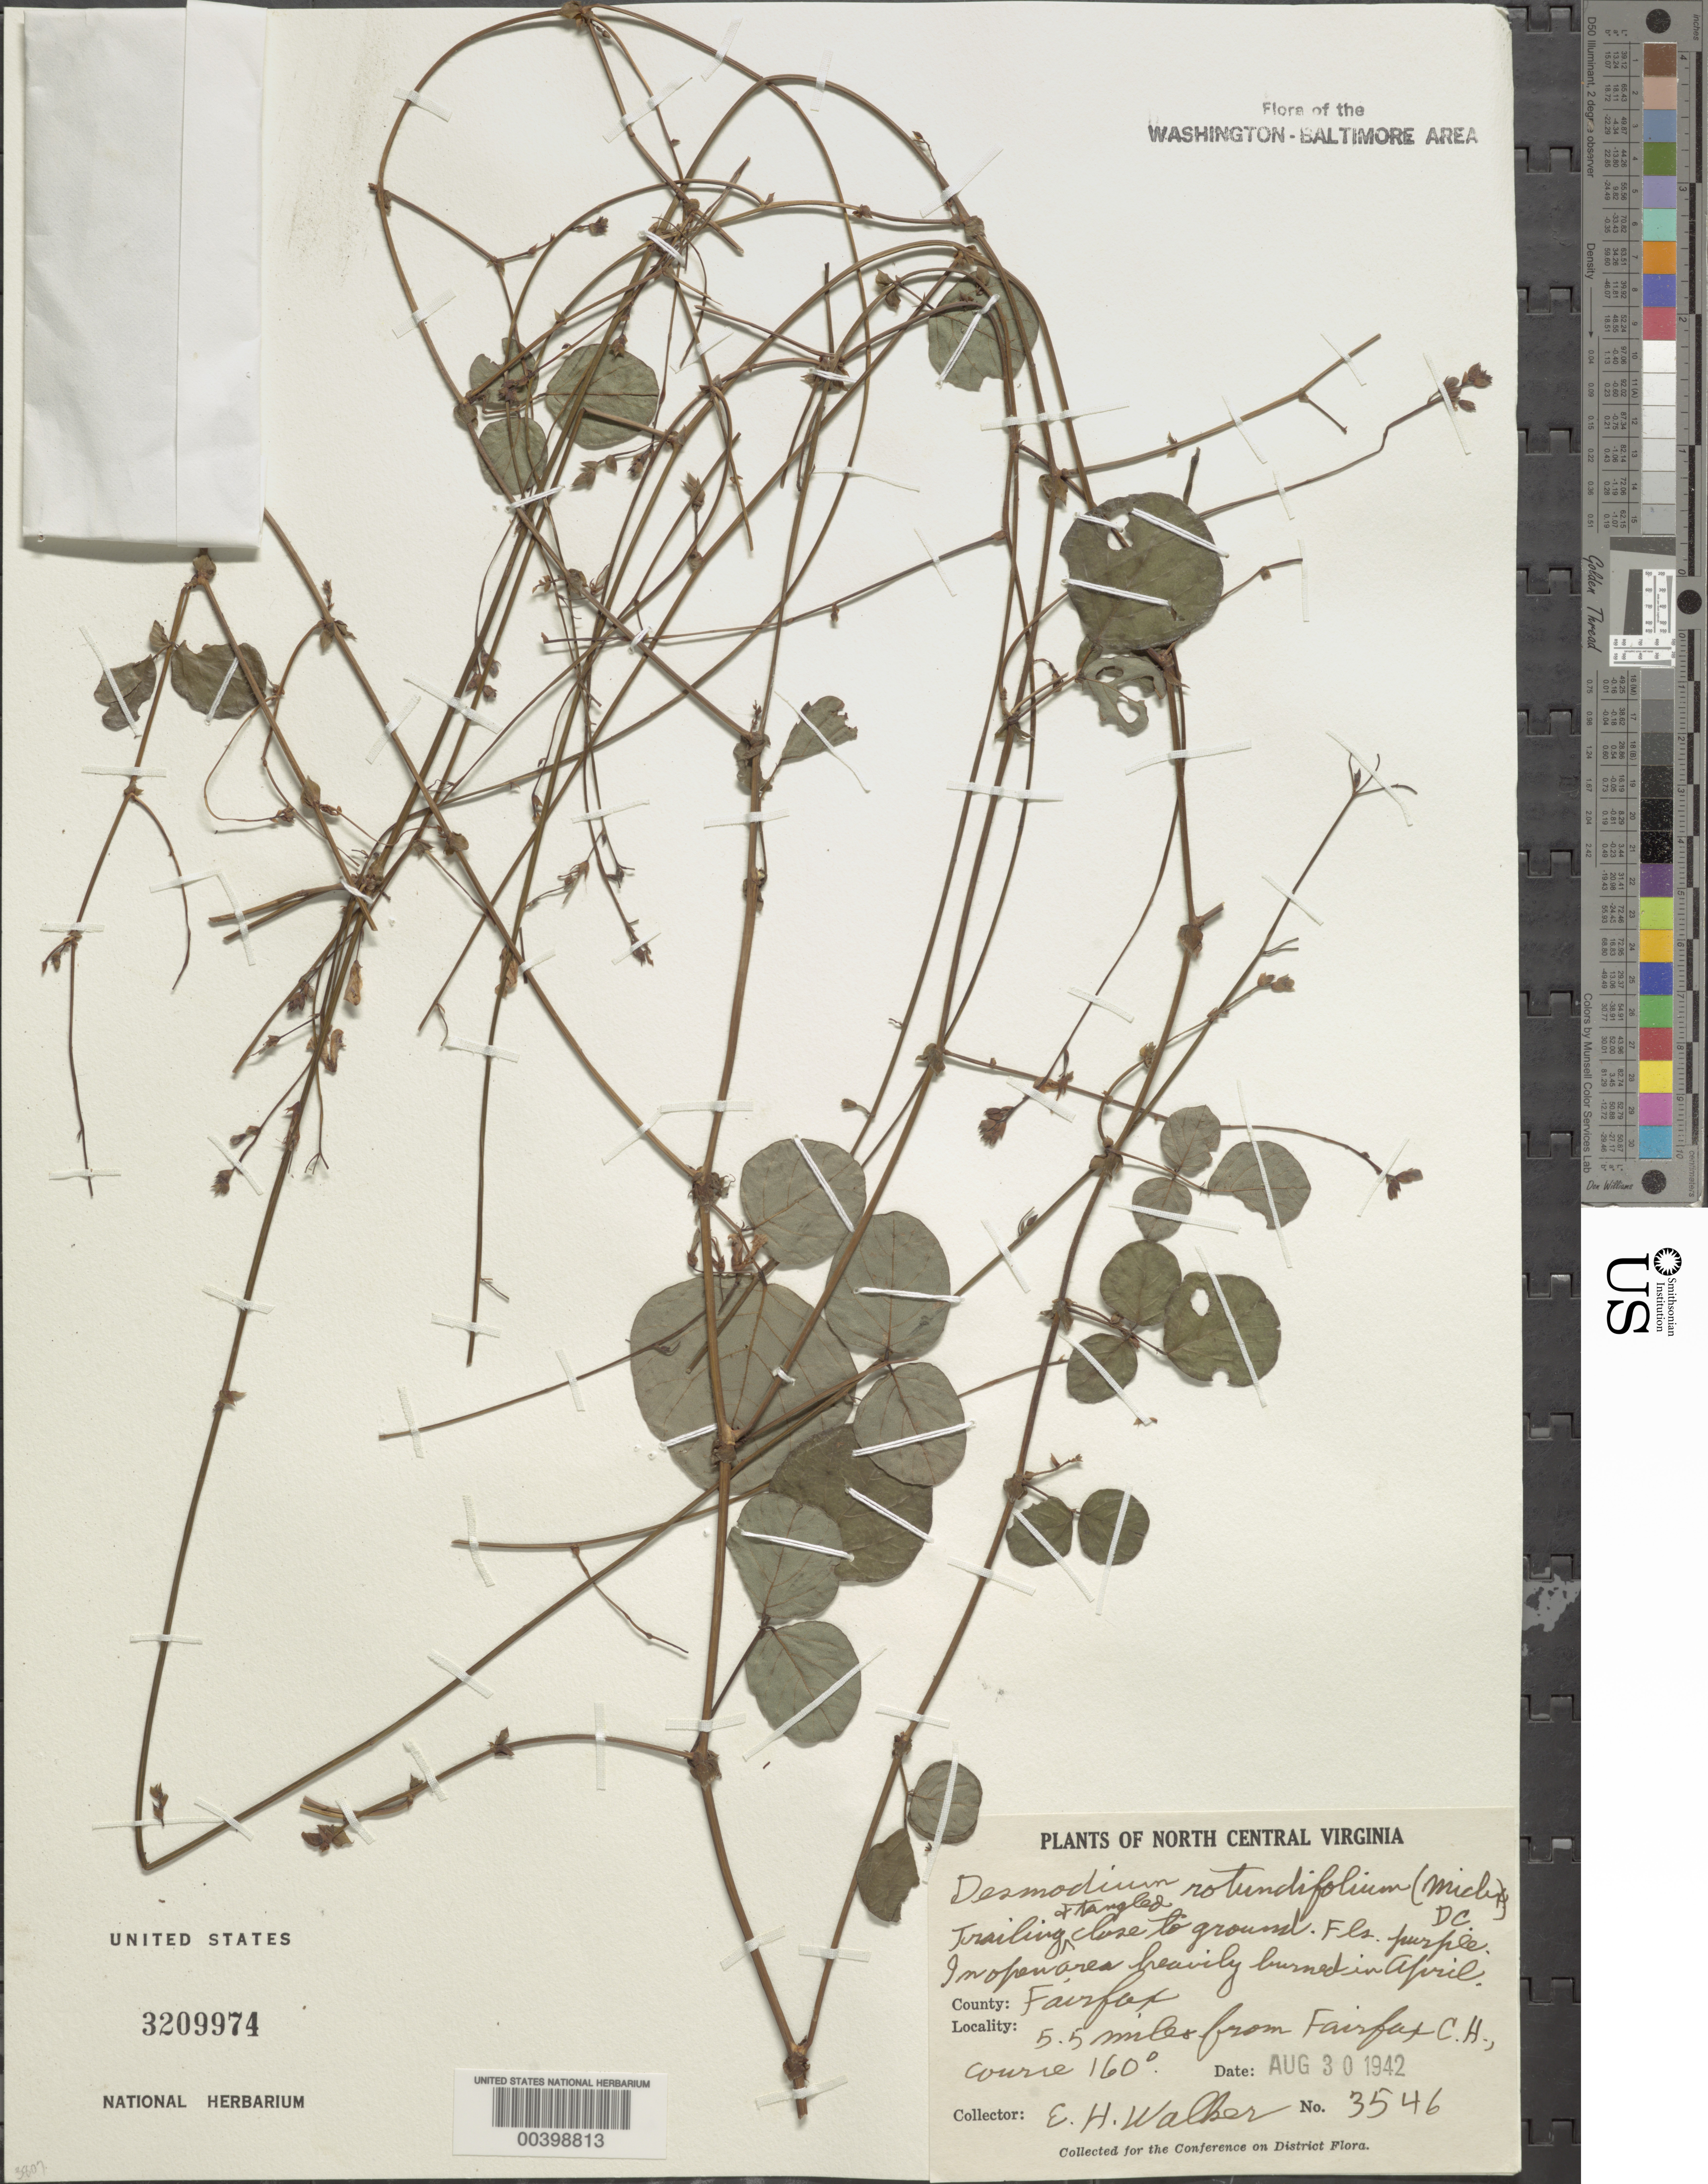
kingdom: Plantae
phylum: Tracheophyta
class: Magnoliopsida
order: Fabales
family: Fabaceae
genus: Desmodium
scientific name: Desmodium rotundifolium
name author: DC.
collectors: E. H. Walker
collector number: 3546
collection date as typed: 30 Aug 1942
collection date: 1942-08-30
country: United States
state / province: Virginia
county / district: Fairfax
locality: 5.5 mi. from Fairfax County Court House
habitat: In open area heavily burned in April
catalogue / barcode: US 3209974